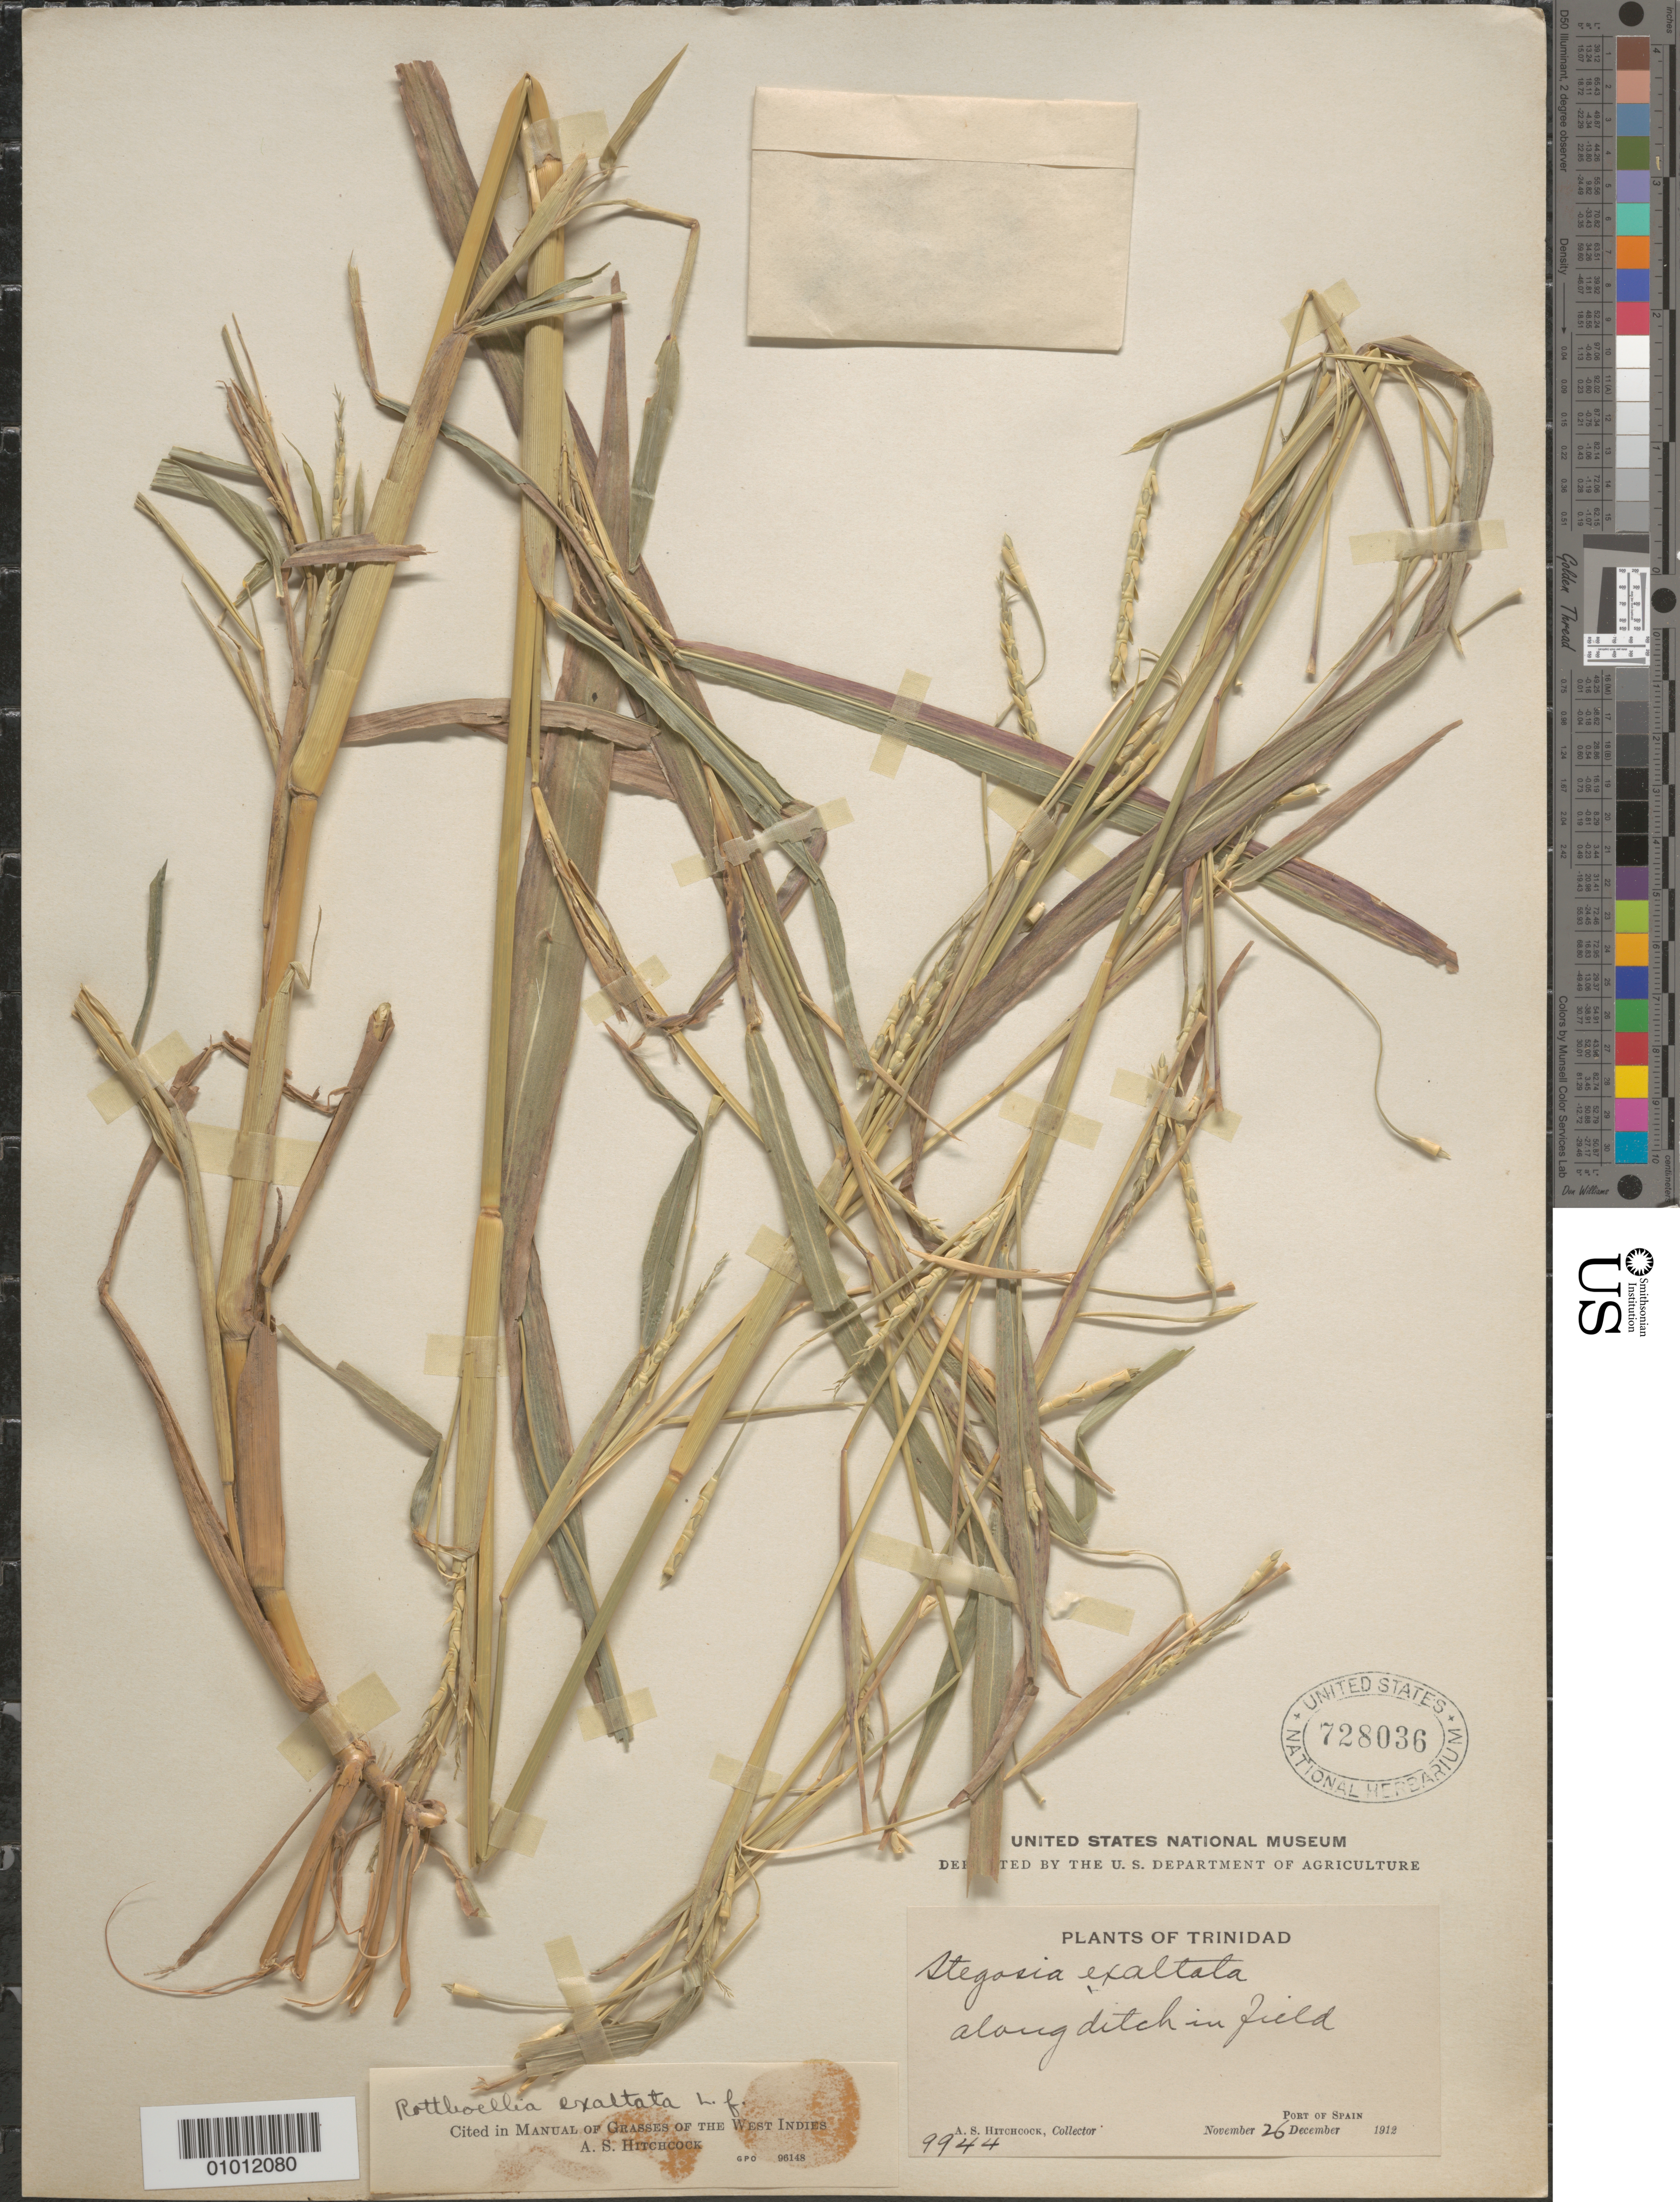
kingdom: Plantae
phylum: Tracheophyta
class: Liliopsida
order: Poales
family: Poaceae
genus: Rottboellia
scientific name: Rottboellia cochinchinensis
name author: (Lour.) Clayton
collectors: A. S. Hitchcock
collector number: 9944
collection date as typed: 26 Nov 1912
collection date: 1912-11-26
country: Trinidad and Tobago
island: Trinidad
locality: Port of Spain along ditch in field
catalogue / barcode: US 728036